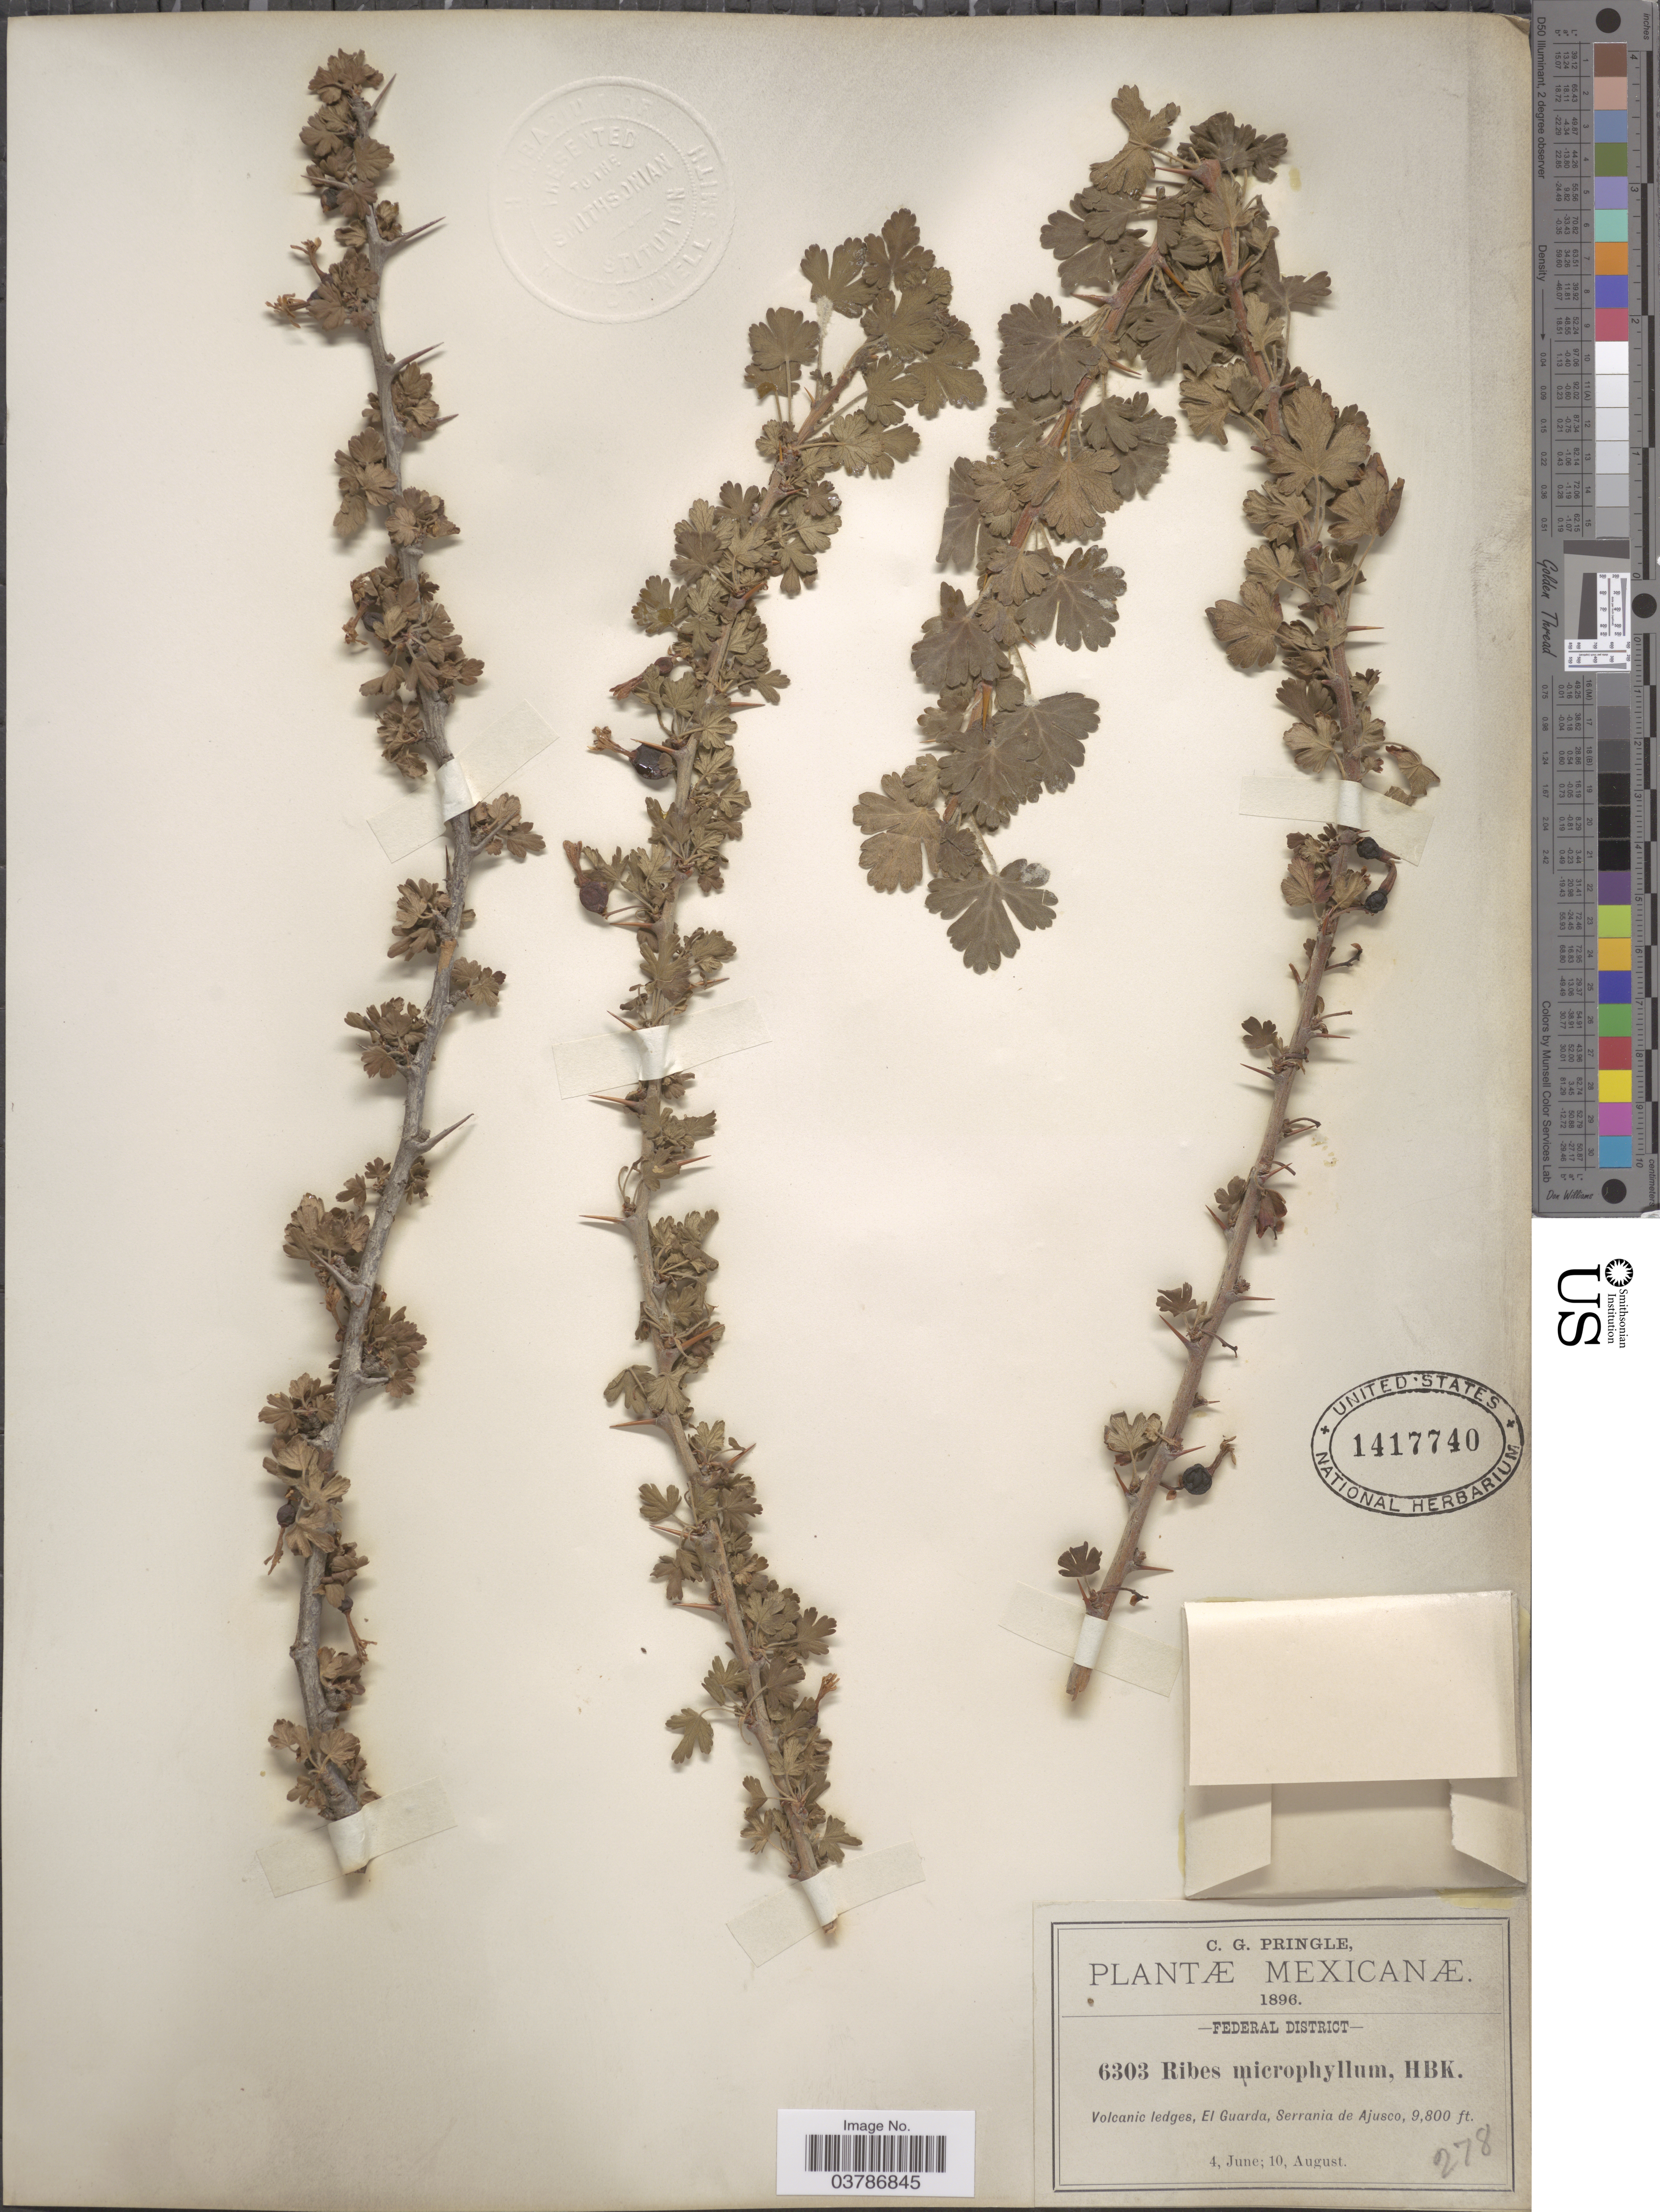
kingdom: Plantae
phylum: Tracheophyta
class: Magnoliopsida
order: Saxifragales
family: Grossulariaceae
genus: Ribes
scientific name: Ribes microphyllum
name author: Kunth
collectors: C. G. Pringle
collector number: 6303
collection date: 1896-06-04/1896-08-10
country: Mexico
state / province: Distrito Federal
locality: Federal District. Volcanic ledges, El Guarda, Serrania de Ajusco.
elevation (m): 2987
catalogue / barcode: US 1417740